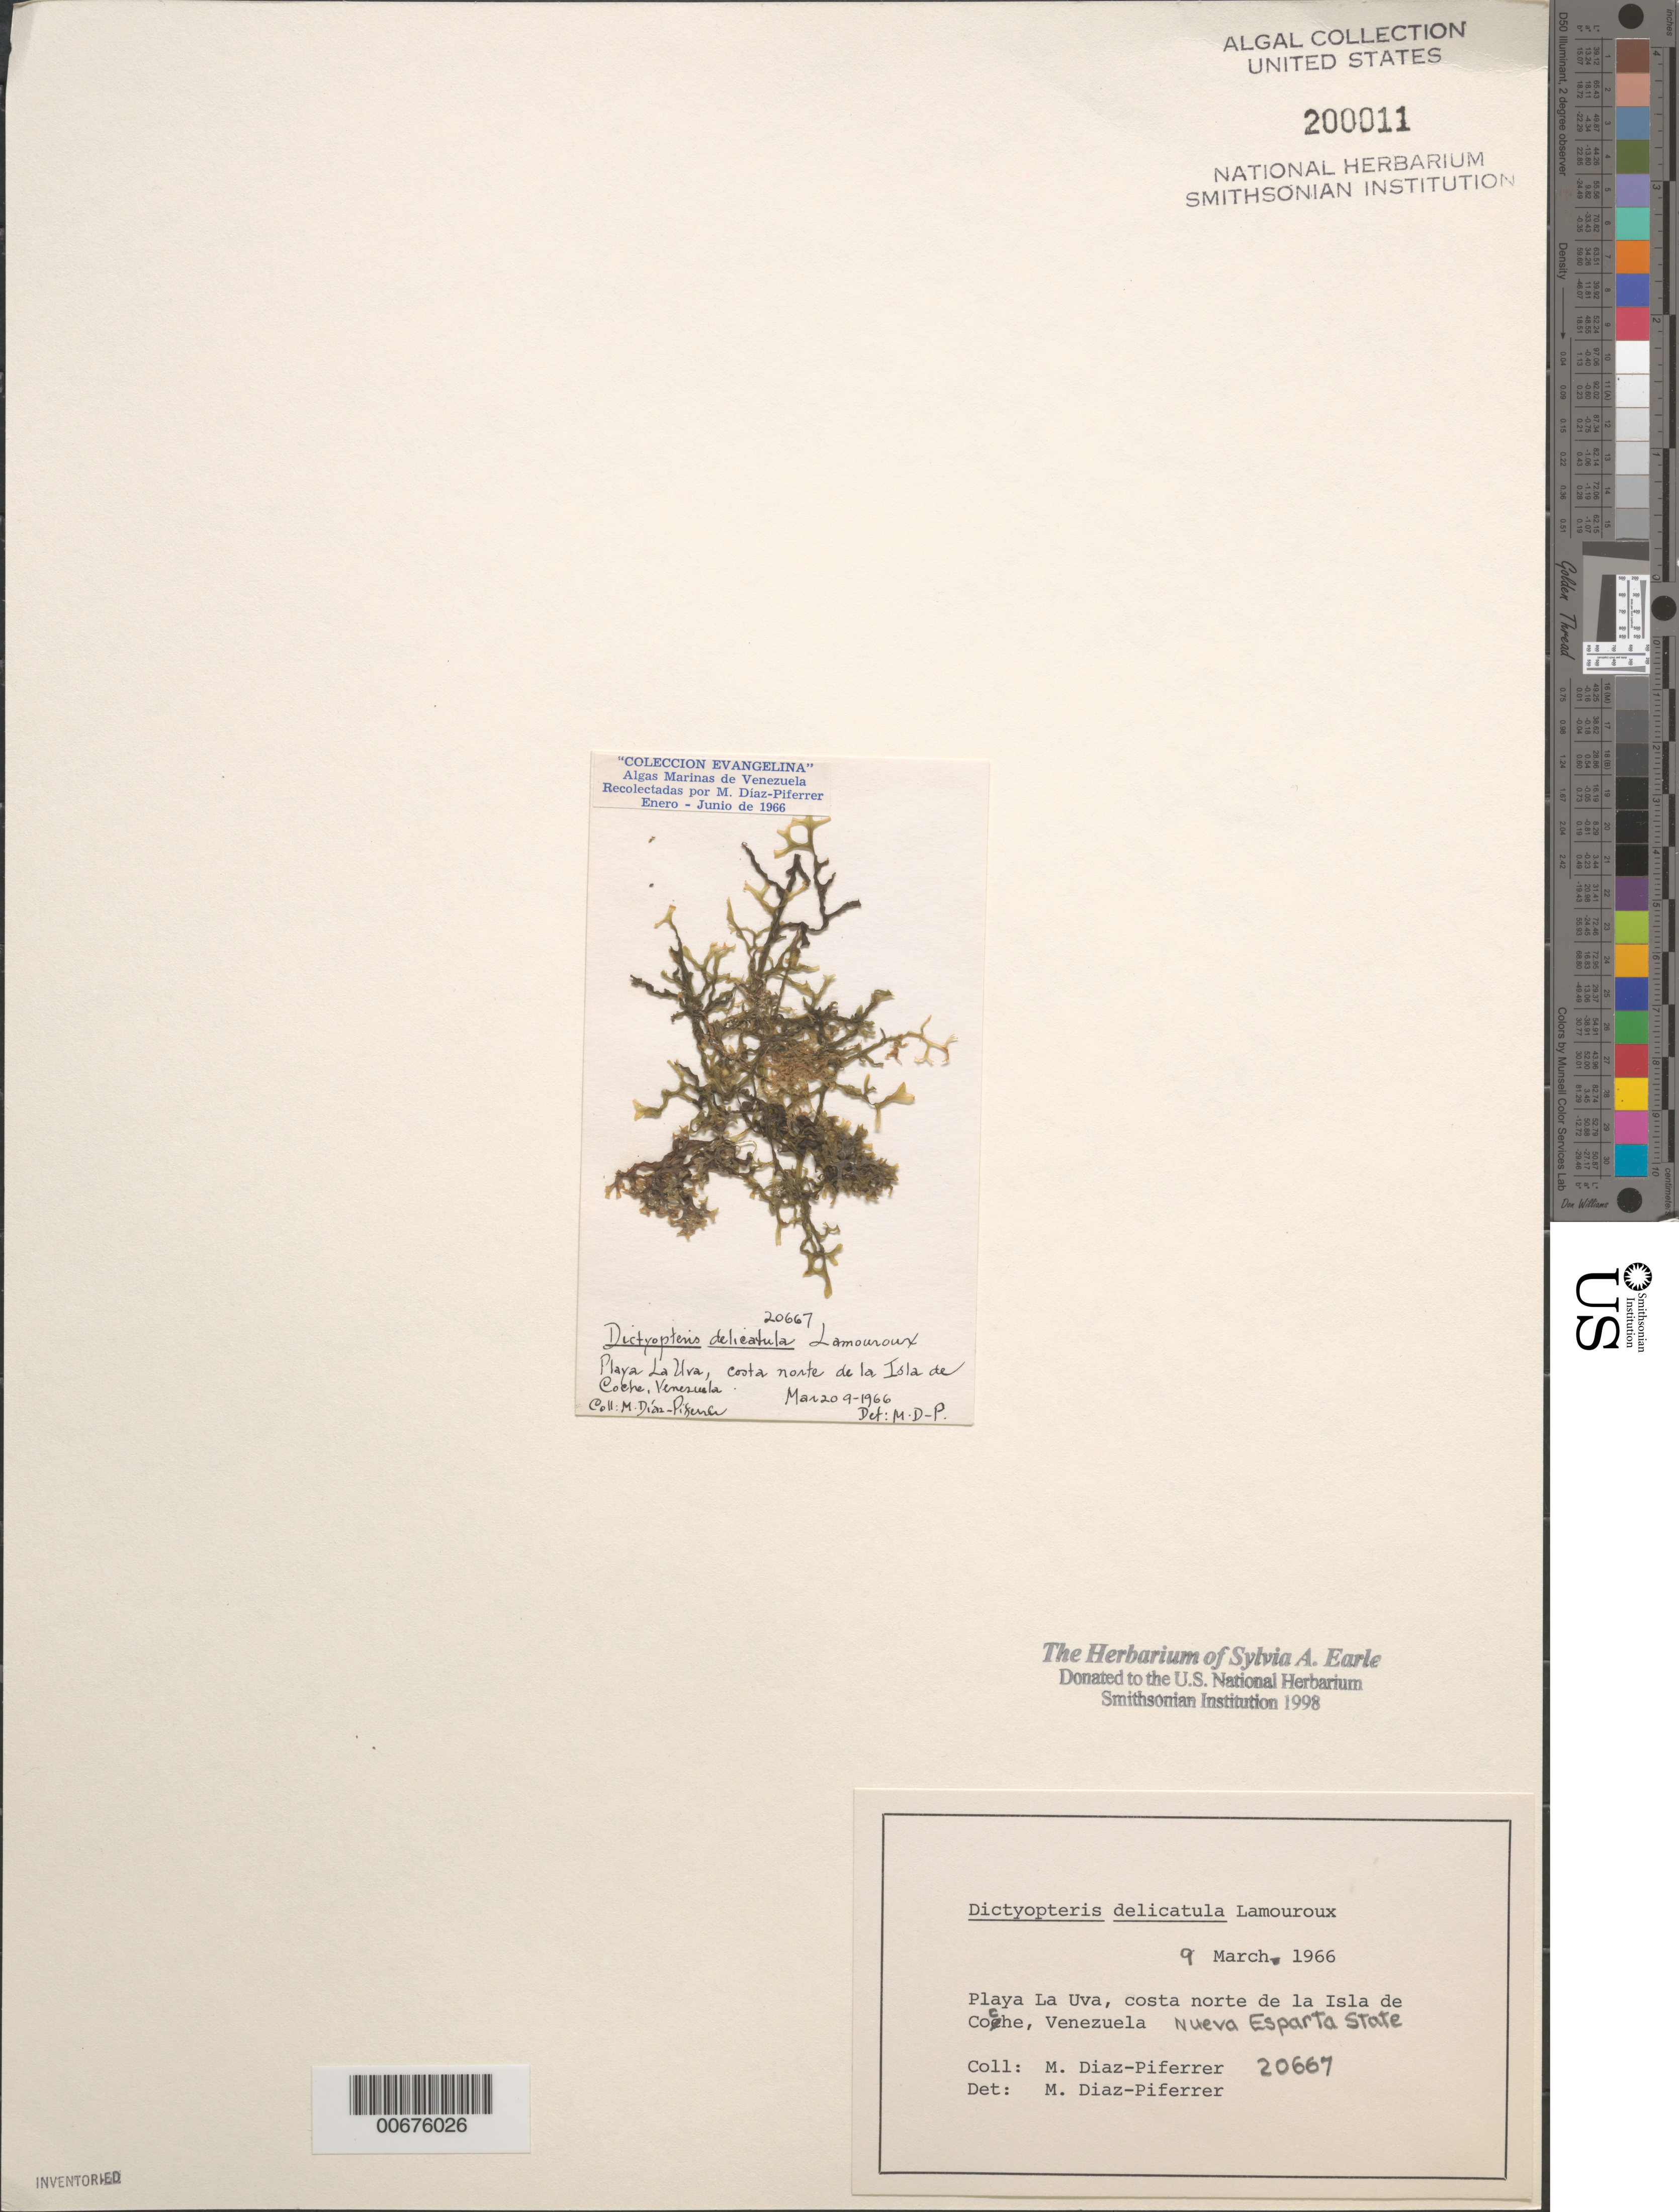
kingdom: Chromista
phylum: Ochrophyta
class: Phaeophyceae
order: Dictyotales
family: Dictyotaceae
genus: Dictyopteris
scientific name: Dictyopteris delicatula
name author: J.V.Lamouroux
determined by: Diaz-Piferrer, M.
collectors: M. Diaz-Piferrer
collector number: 20667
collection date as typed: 09 Mar 1966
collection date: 1966-03-09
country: Venezuela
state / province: Nueva Esparta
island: Coche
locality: Playa La Uva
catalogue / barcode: US 200011